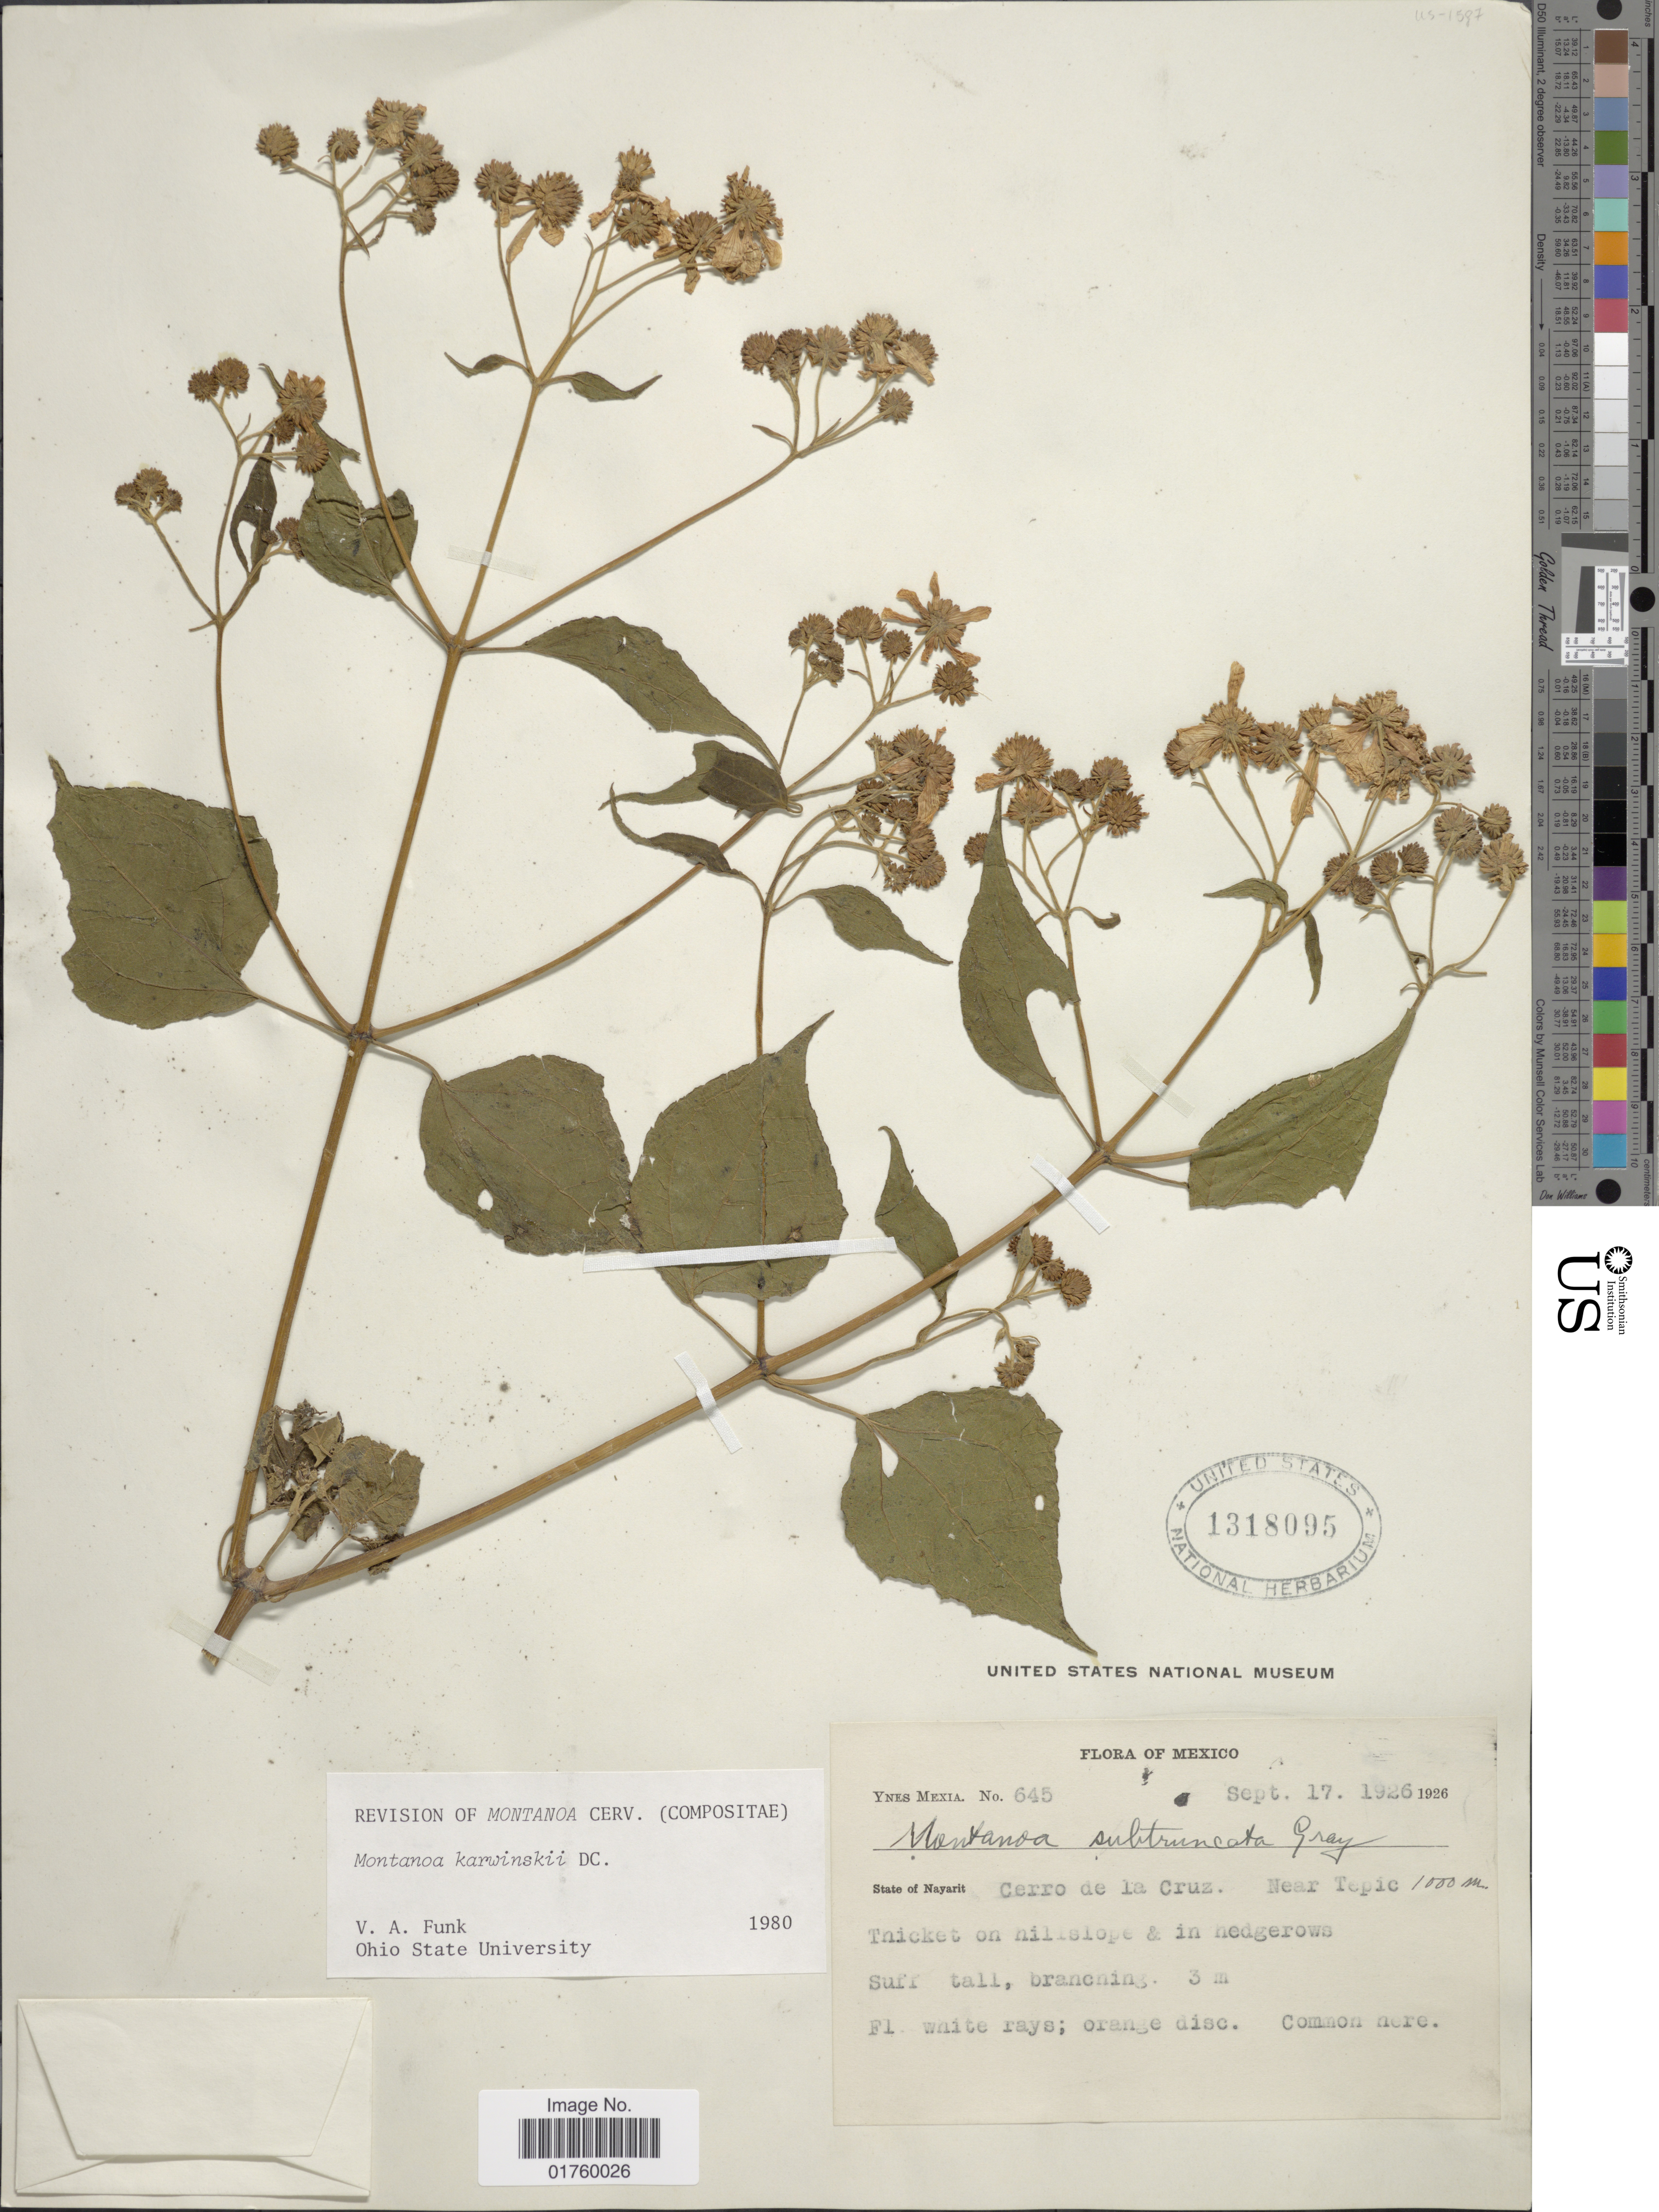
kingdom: Plantae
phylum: Tracheophyta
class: Magnoliopsida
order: Asterales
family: Asteraceae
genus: Montanoa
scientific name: Montanoa karwinskii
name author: DC.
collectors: Y. Mexia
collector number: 645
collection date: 1926-09-17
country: Mexico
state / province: Nayarit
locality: Cerro de la Cruz, near Tepic, thicket on hillslope & in hedgerows.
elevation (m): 1000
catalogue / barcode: US 1318095